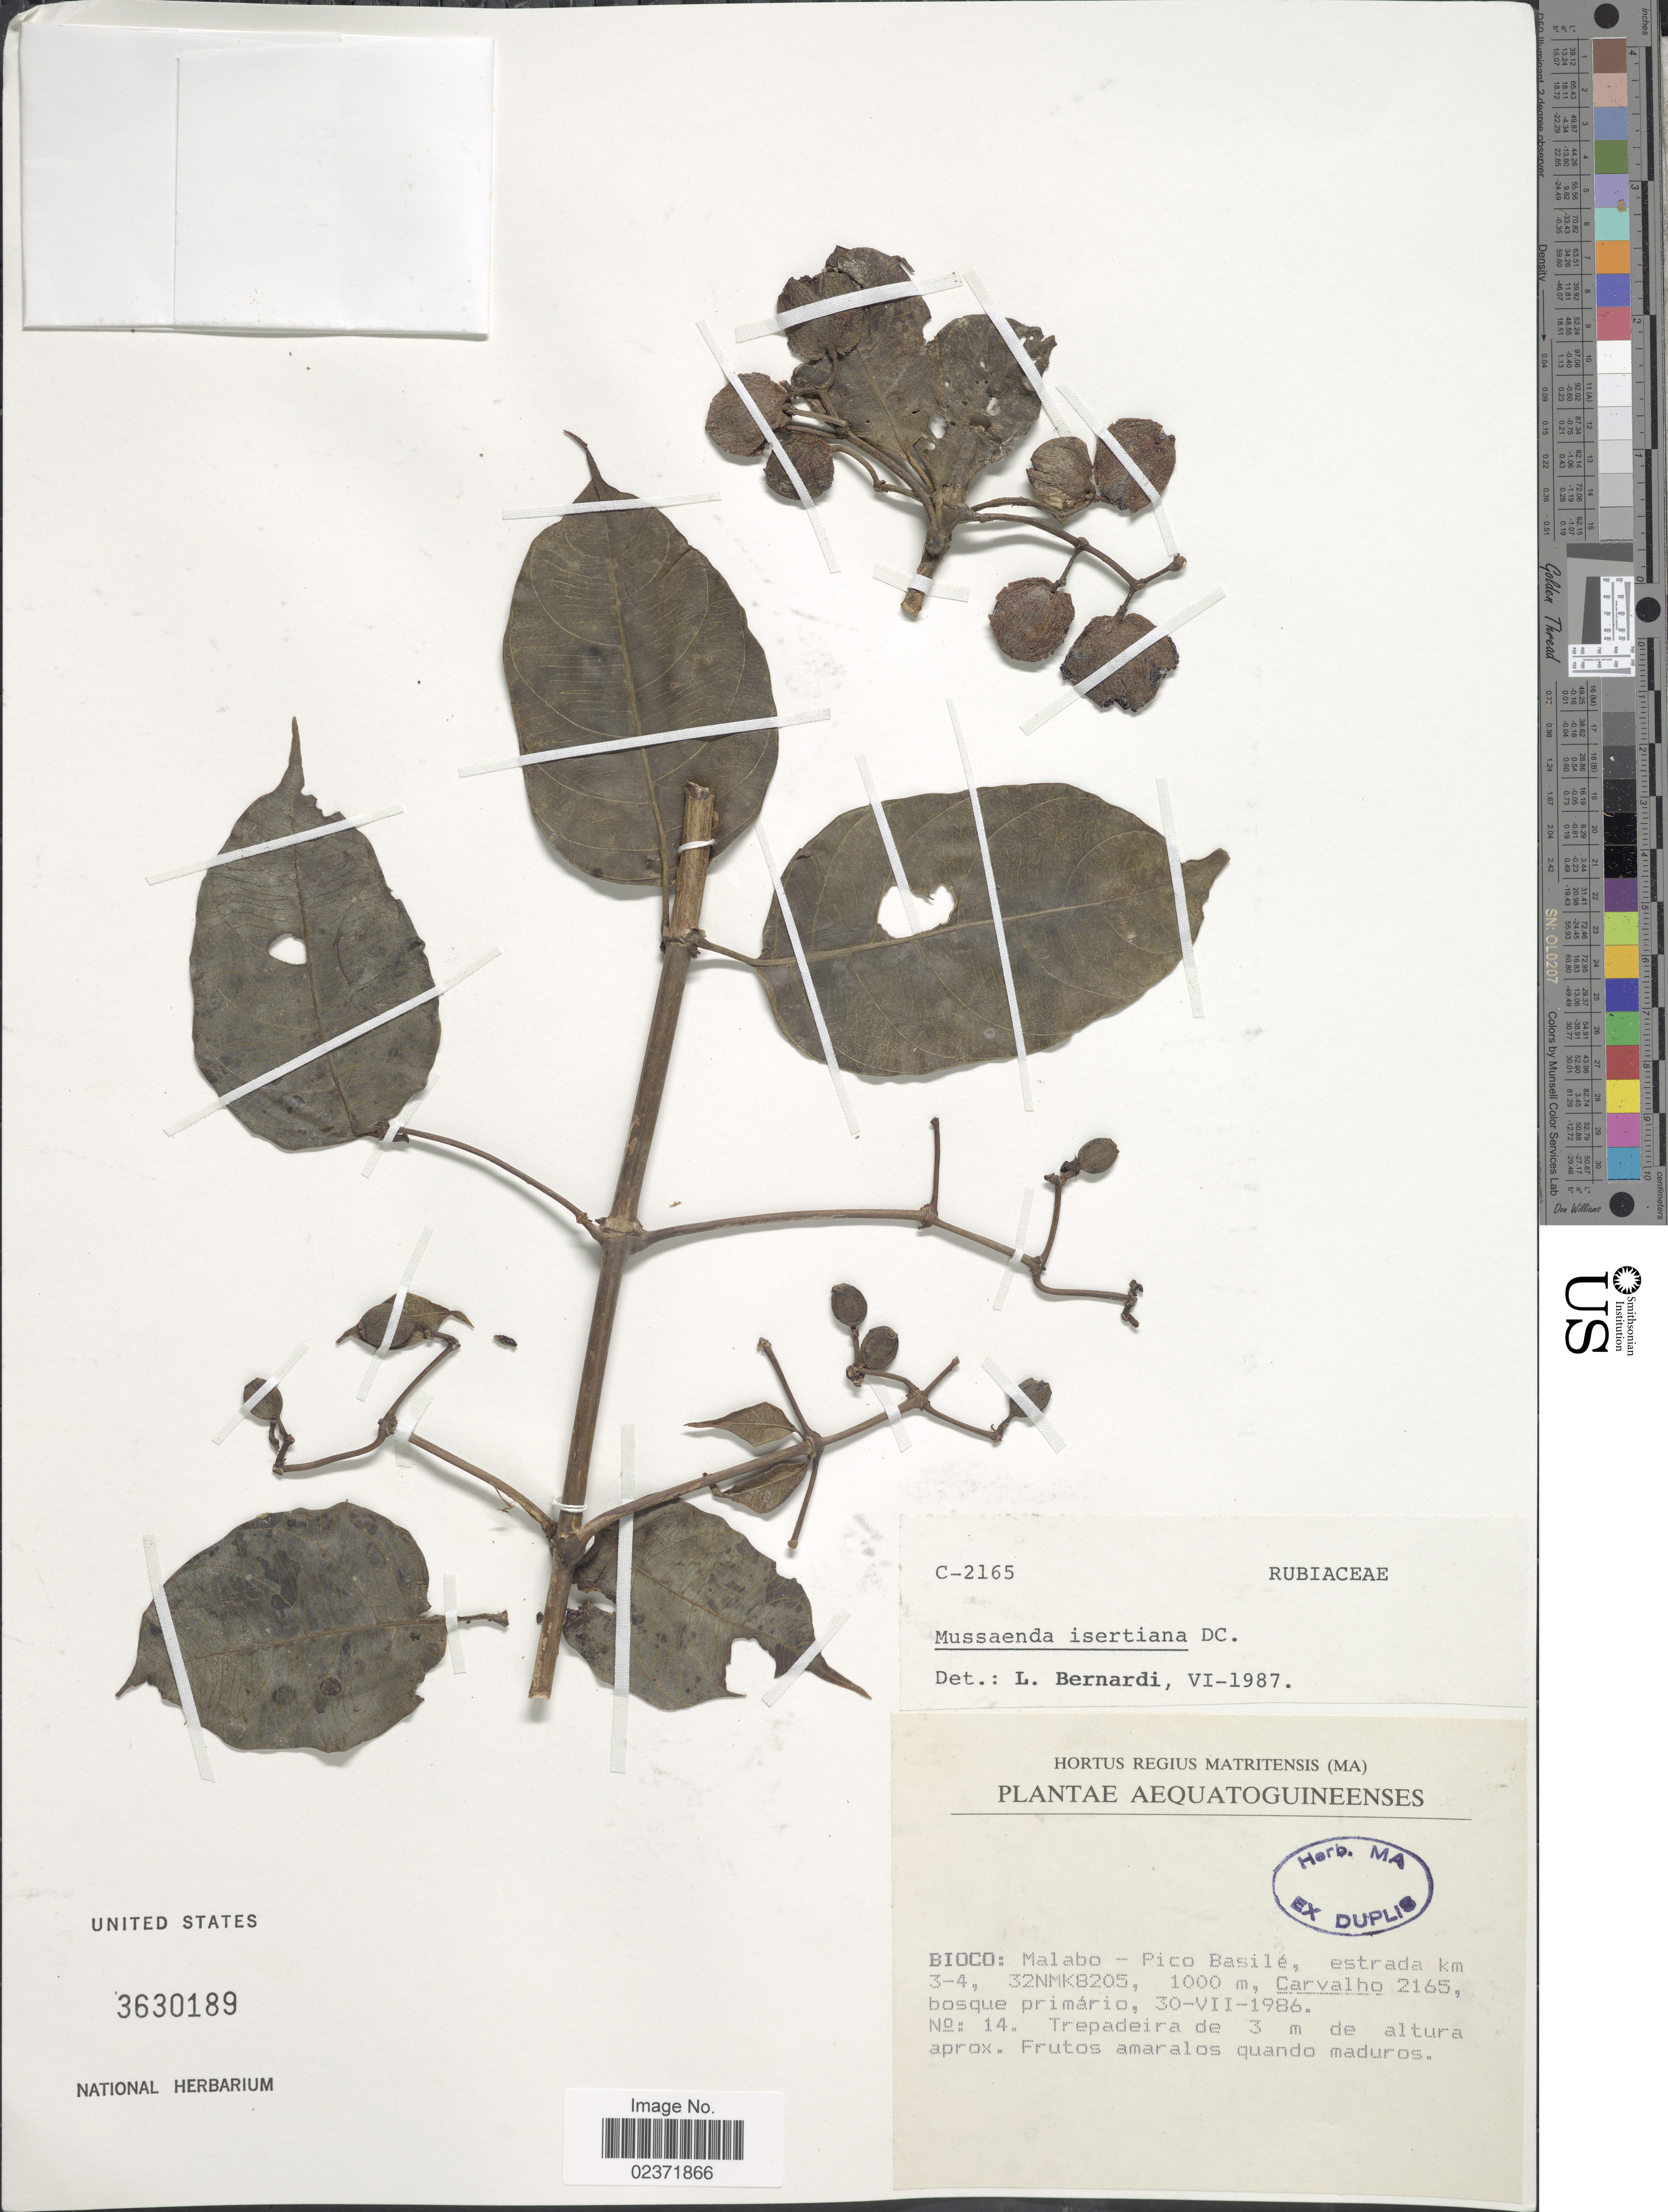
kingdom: Plantae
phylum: Tracheophyta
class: Magnoliopsida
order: Gentianales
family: Rubiaceae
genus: Mussaenda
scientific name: Mussaenda flava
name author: (Verdc.) Bakh. f.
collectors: Carvalho, --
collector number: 2165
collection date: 1986-07-30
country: Equatorial Guinea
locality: AequatoGuineenses, Bioco: Malabo - Pico Basile, estrada km 3-4, 32NMK8205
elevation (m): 1000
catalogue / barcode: US 3630189